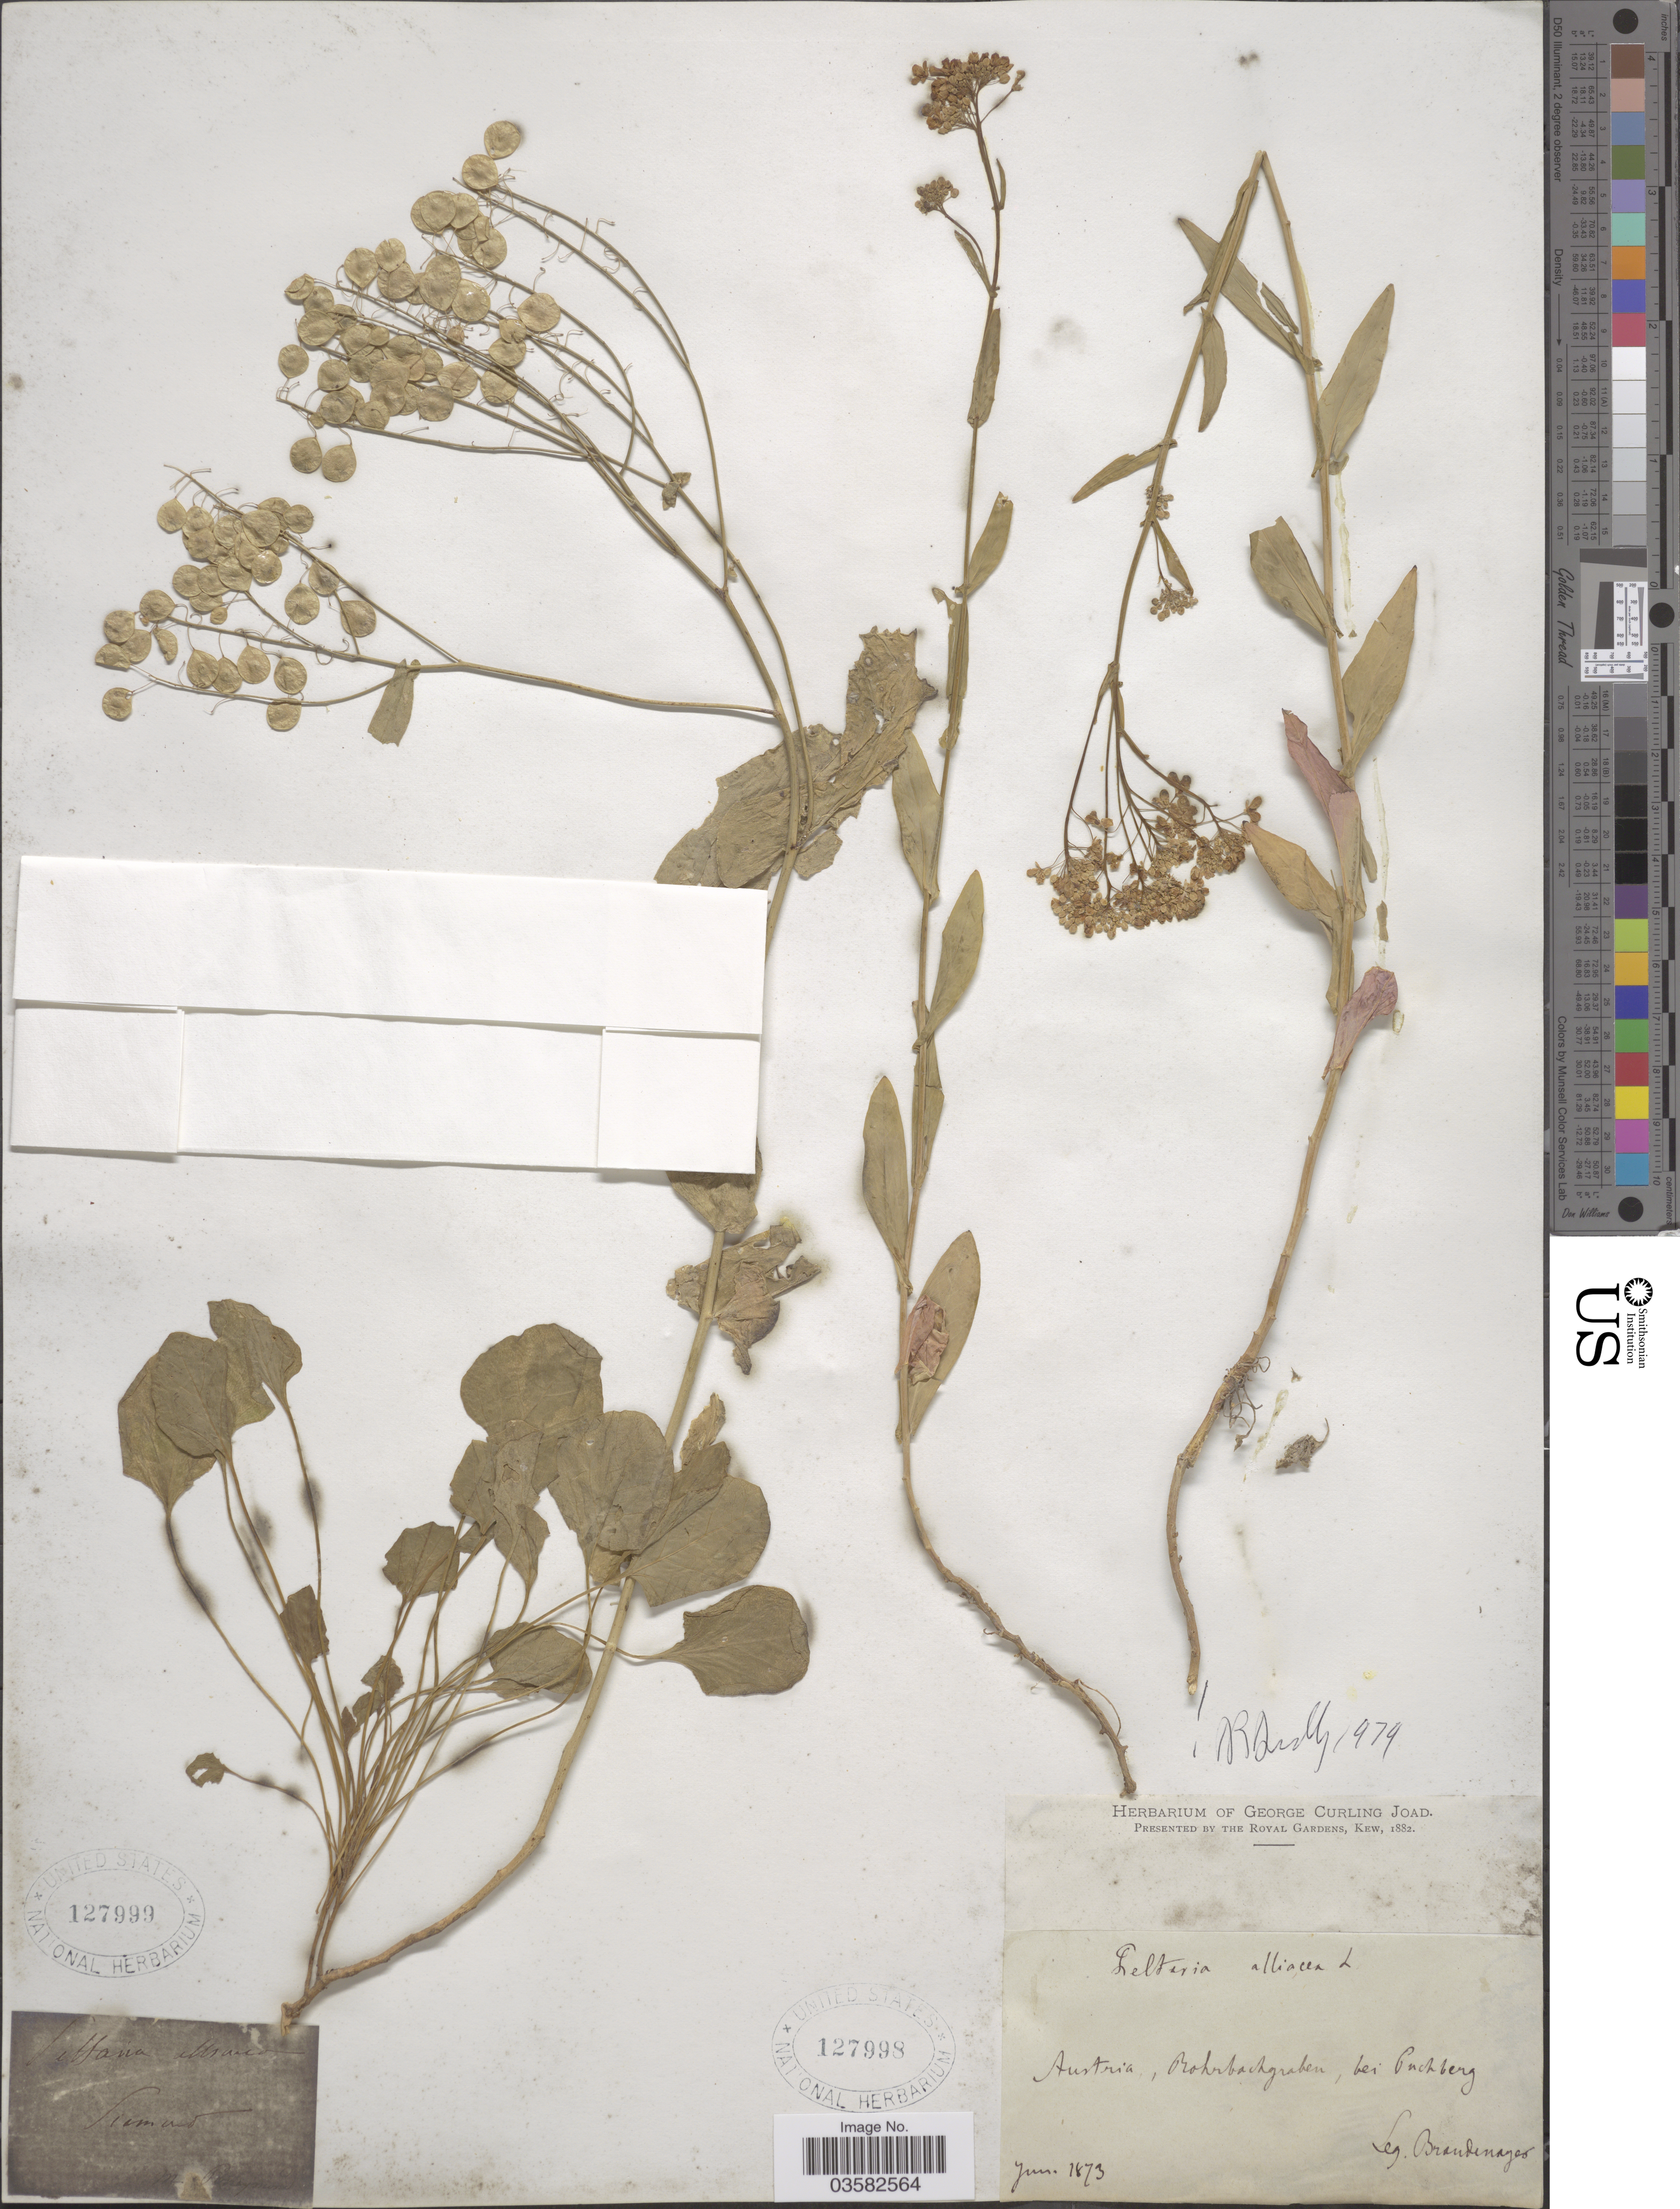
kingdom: Plantae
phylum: Tracheophyta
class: Magnoliopsida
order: Brassicales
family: Brassicaceae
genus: Peltaria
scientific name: Peltaria alliacea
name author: Jacq.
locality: Siamand [interpreted].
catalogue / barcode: US 127999